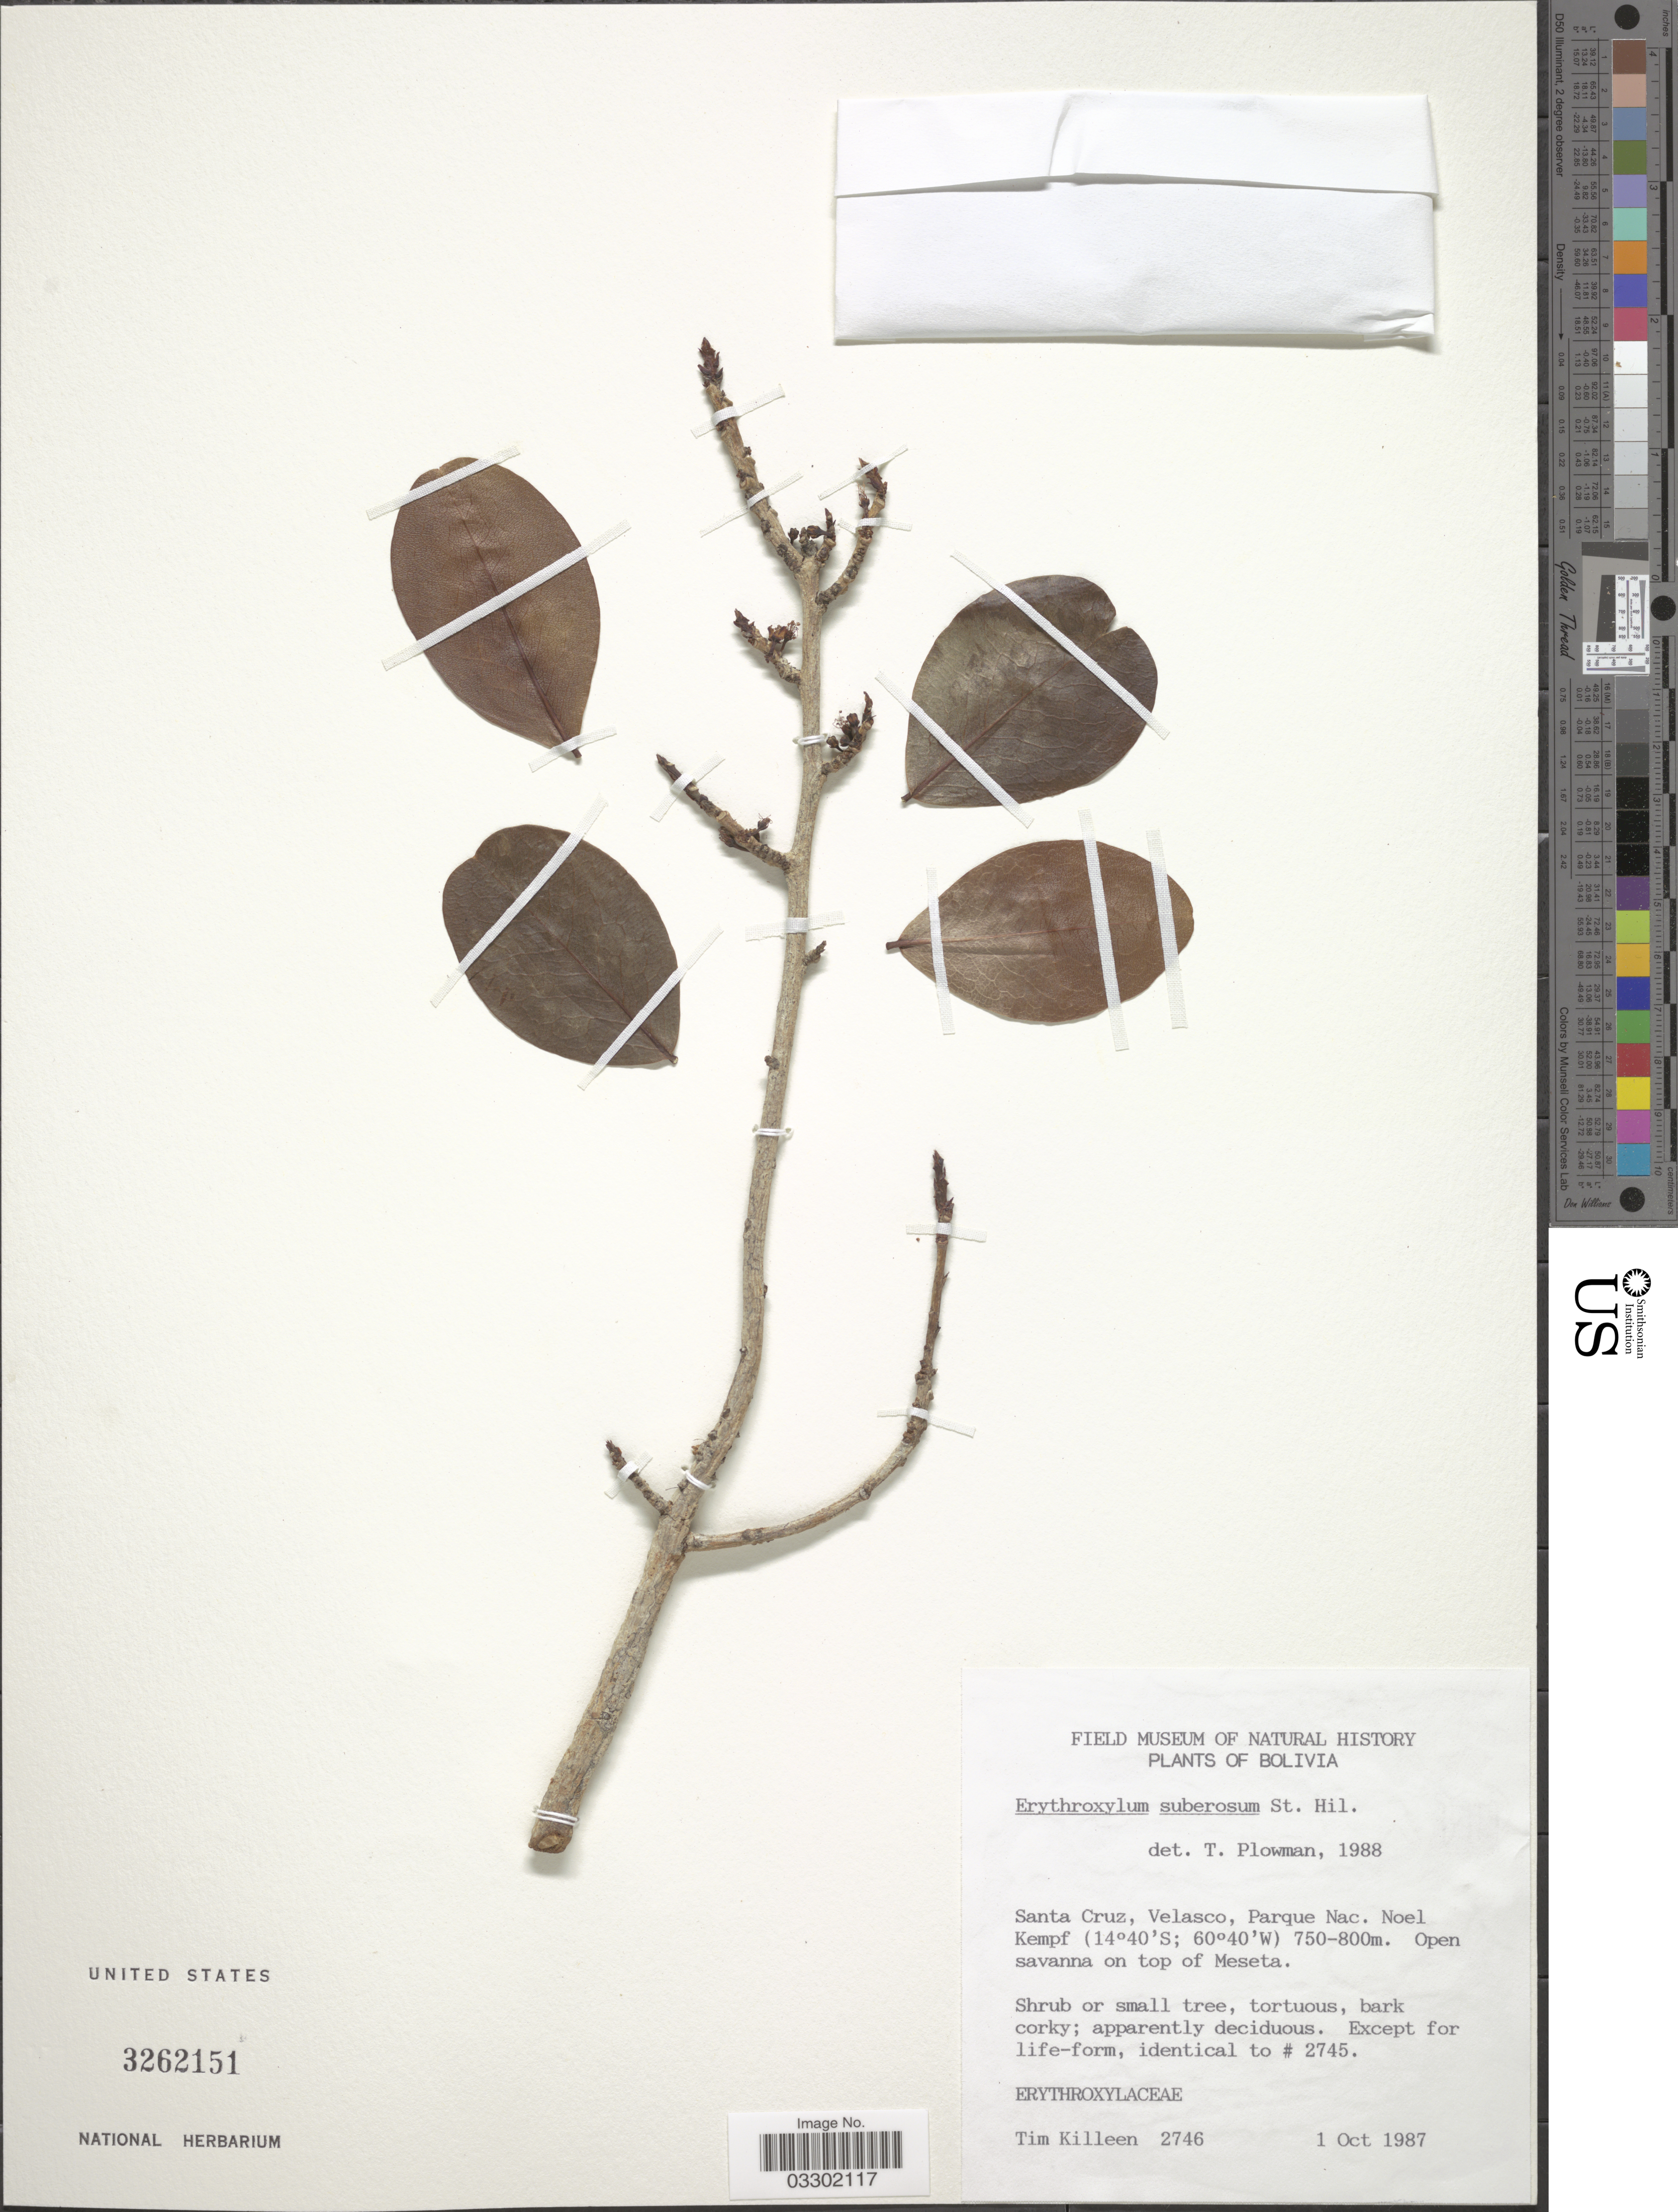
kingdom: Plantae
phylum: Tracheophyta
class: Magnoliopsida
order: Malpighiales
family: Erythroxylaceae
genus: Erythroxylum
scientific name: Erythroxylum suberosum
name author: A. St.-Hil.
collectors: T. J. Killeen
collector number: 2746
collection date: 1987-10-01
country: Bolivia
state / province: Santa Cruz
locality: Velasco, Parque Nac. Noel Kempf. Open savanna on top of Meseta.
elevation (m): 750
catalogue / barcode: US 3262151